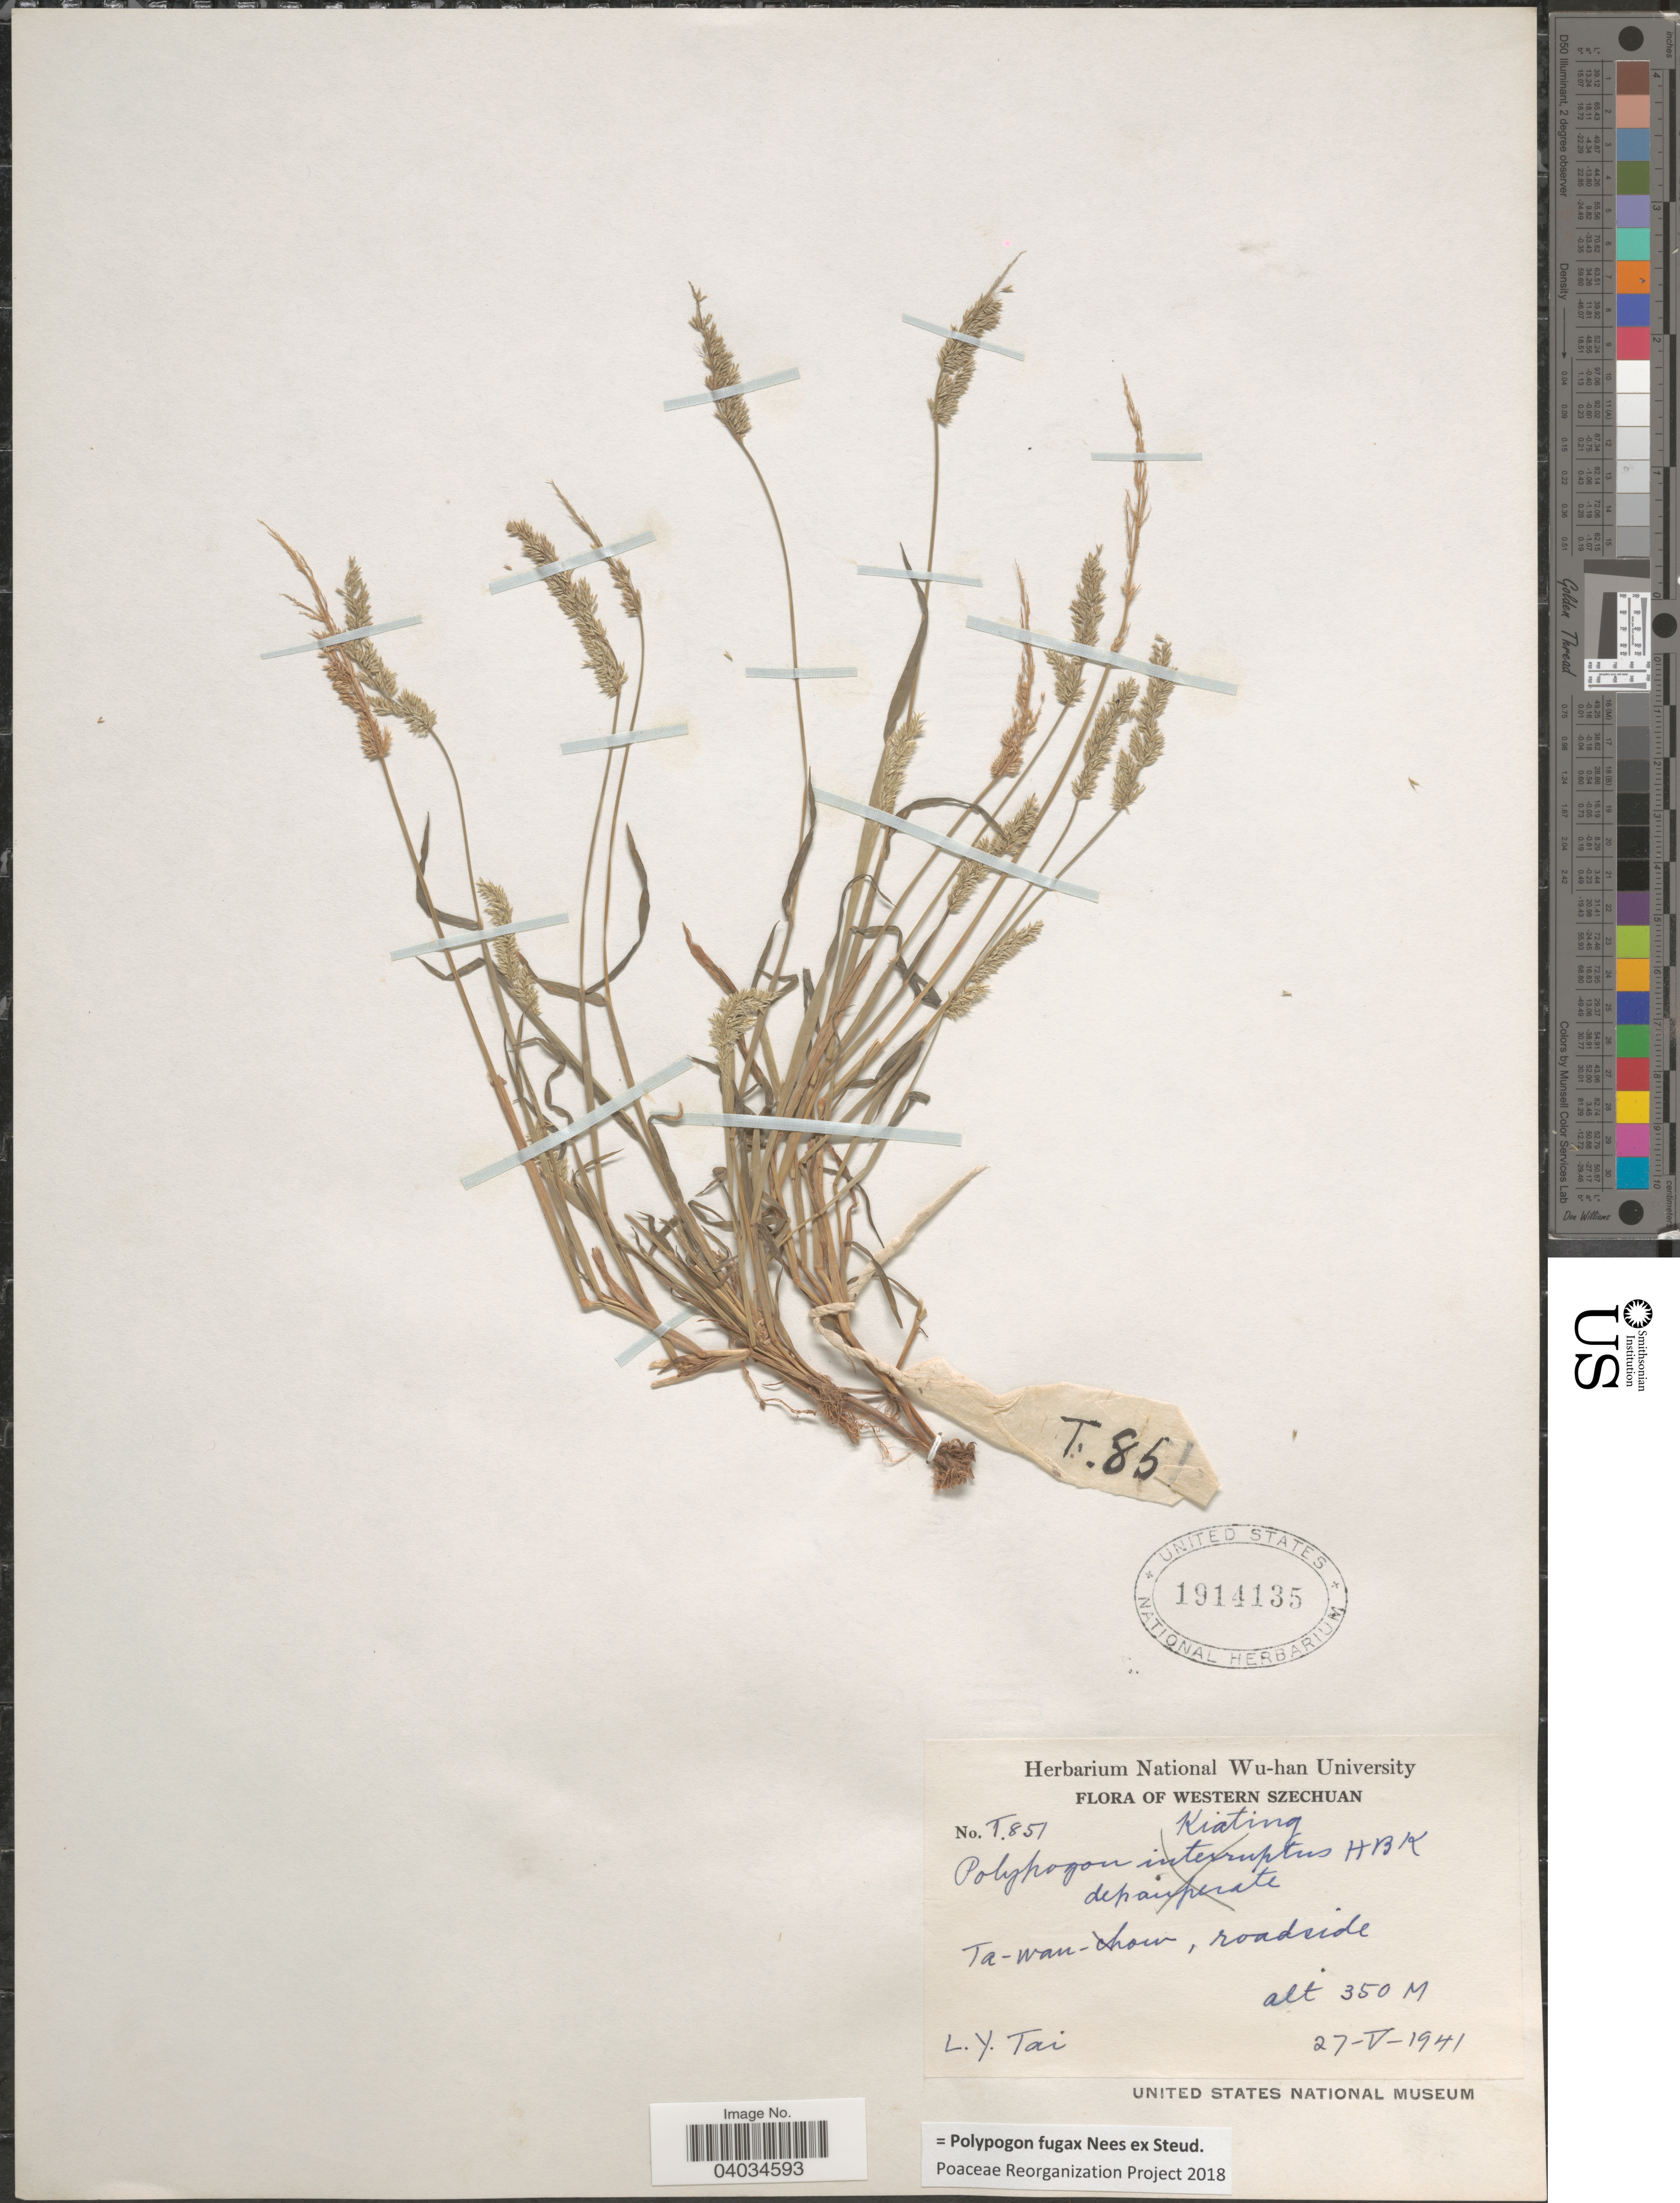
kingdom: Plantae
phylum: Tracheophyta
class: Liliopsida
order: Poales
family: Poaceae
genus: Polypogon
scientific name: Polypogon fugax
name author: Nees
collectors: L. Tai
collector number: T851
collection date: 1941-05-27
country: China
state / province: Sichuan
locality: Western Szechuan. Kiating [unsure placement] Ta-wan-chow, roadside.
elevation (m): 350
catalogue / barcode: US 1914135